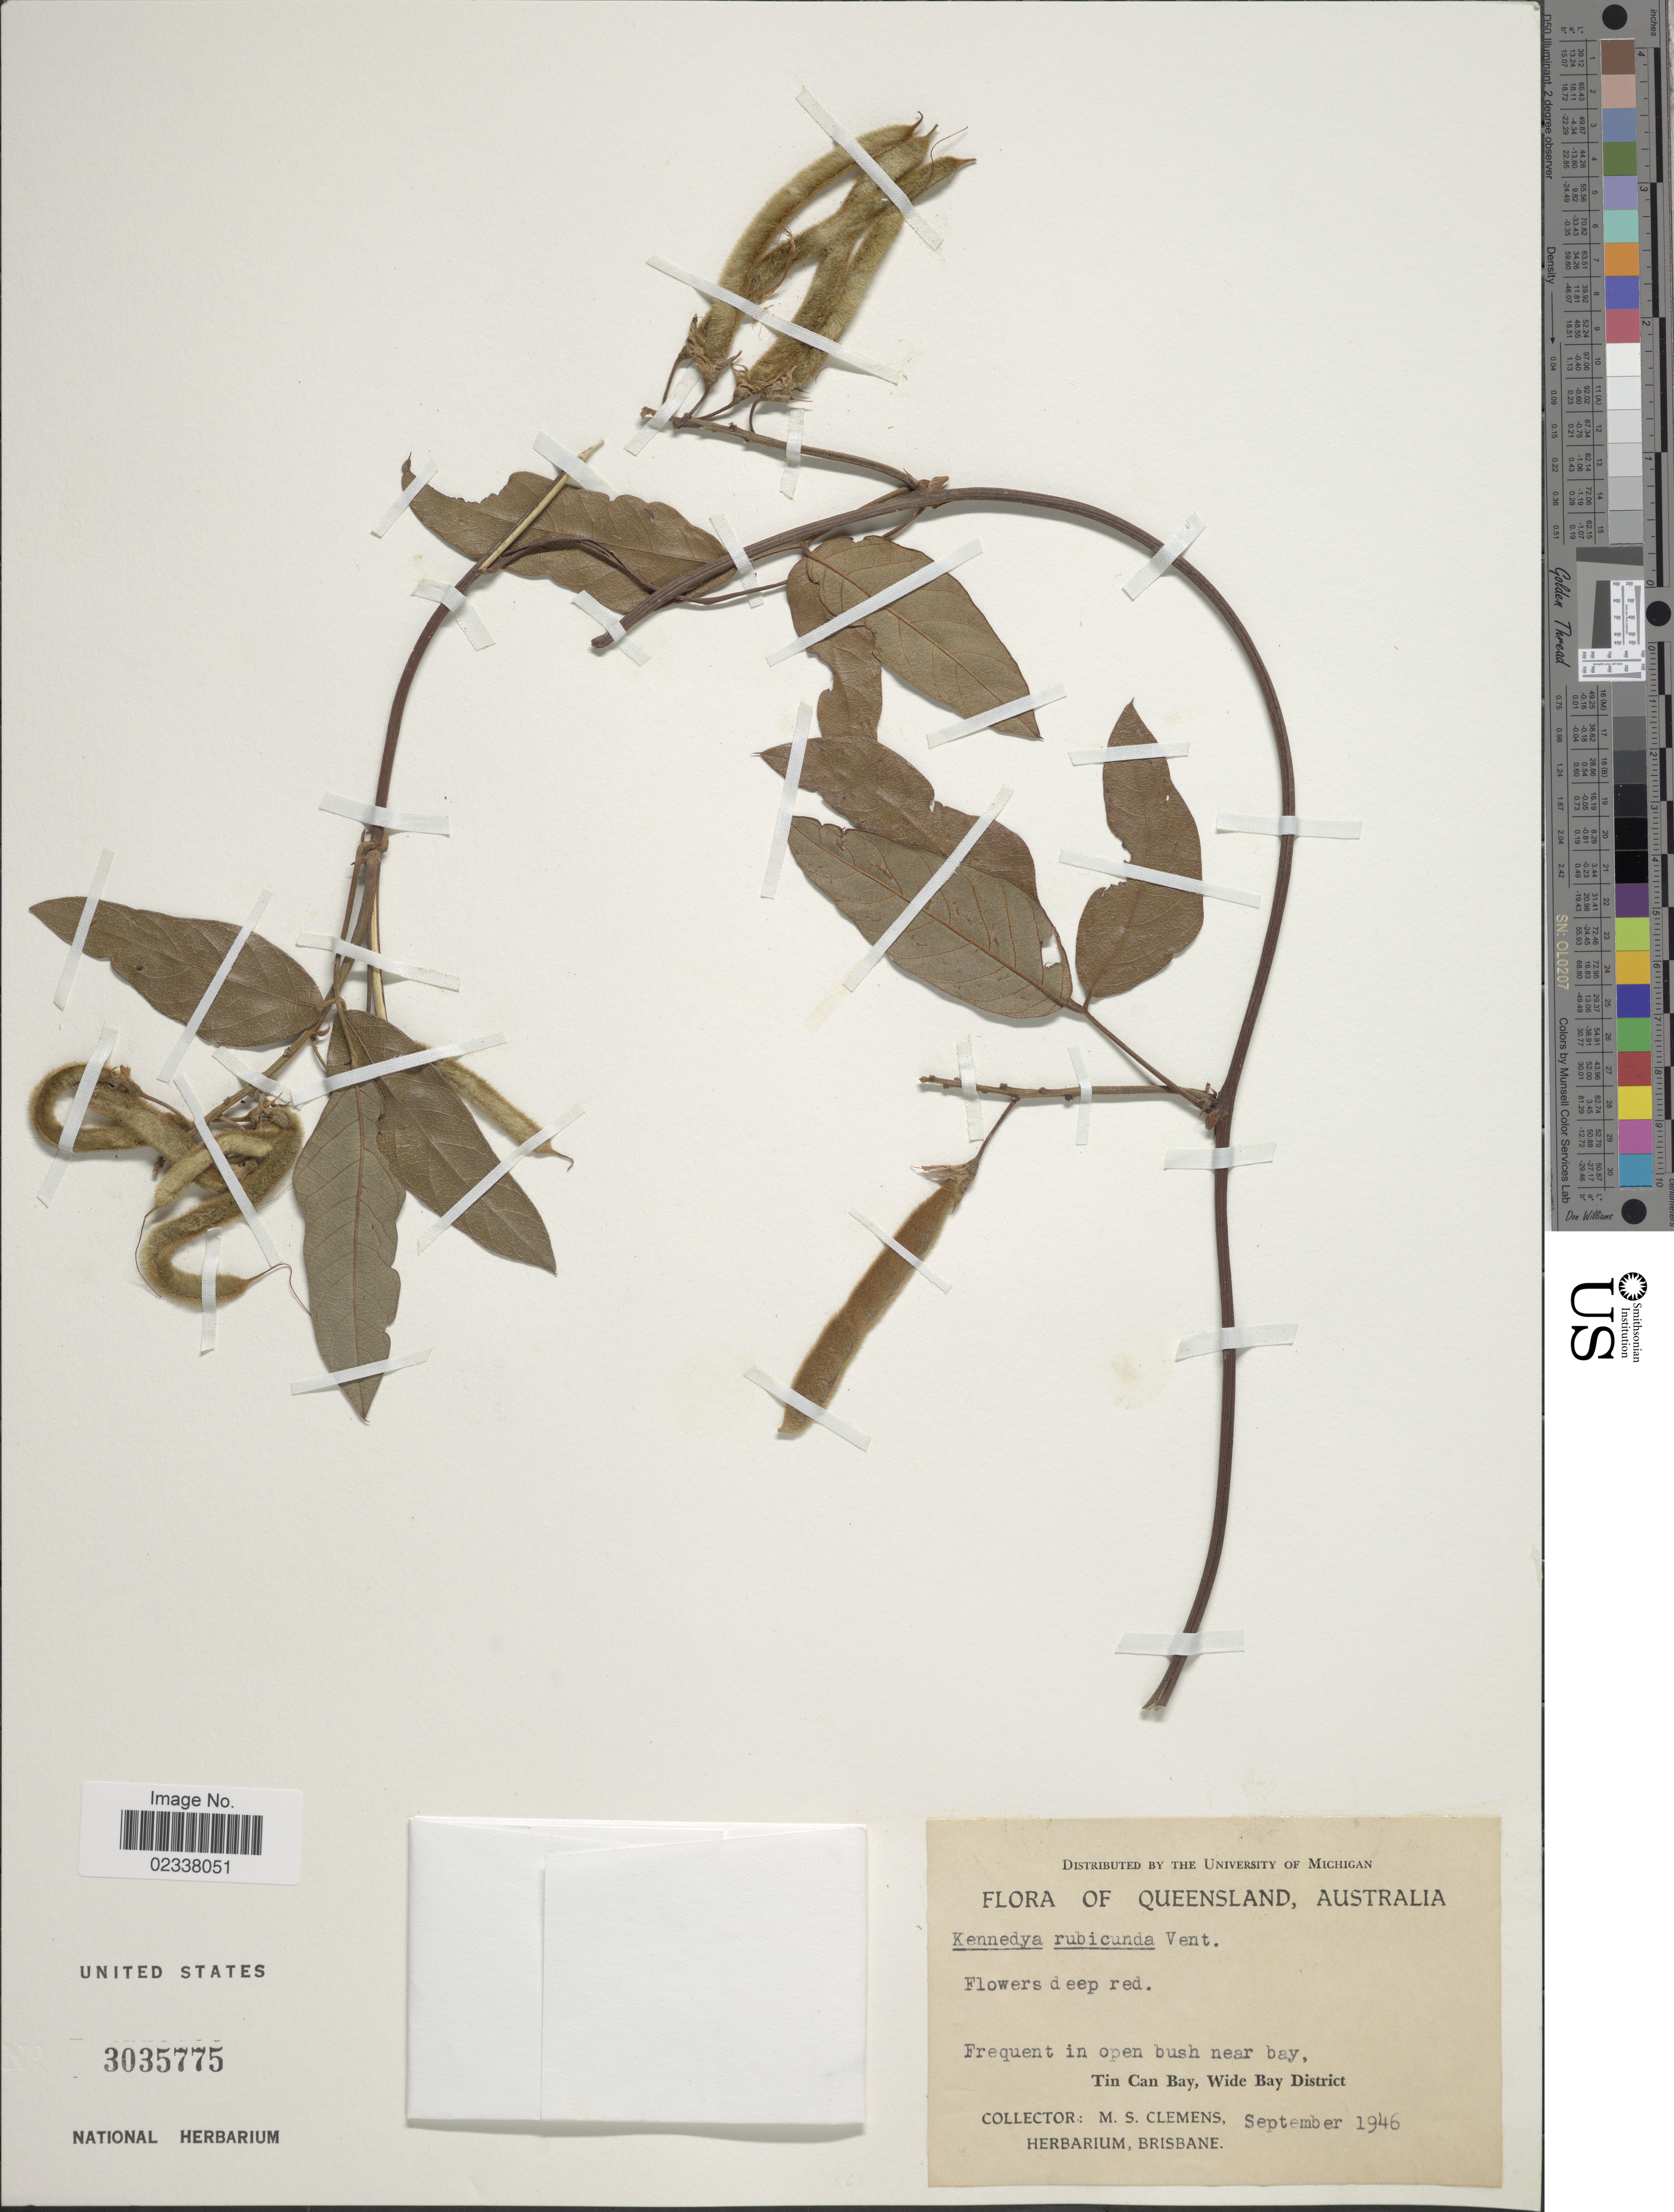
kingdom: Plantae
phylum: Tracheophyta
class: Magnoliopsida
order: Fabales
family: Fabaceae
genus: Kennedia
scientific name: Kennedia rubicunda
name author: Vent.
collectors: M. S. Clemens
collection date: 1946-09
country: Australia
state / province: Queensland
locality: near bay, Tin Cay Bay, Wide Bay District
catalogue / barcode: US 3035775